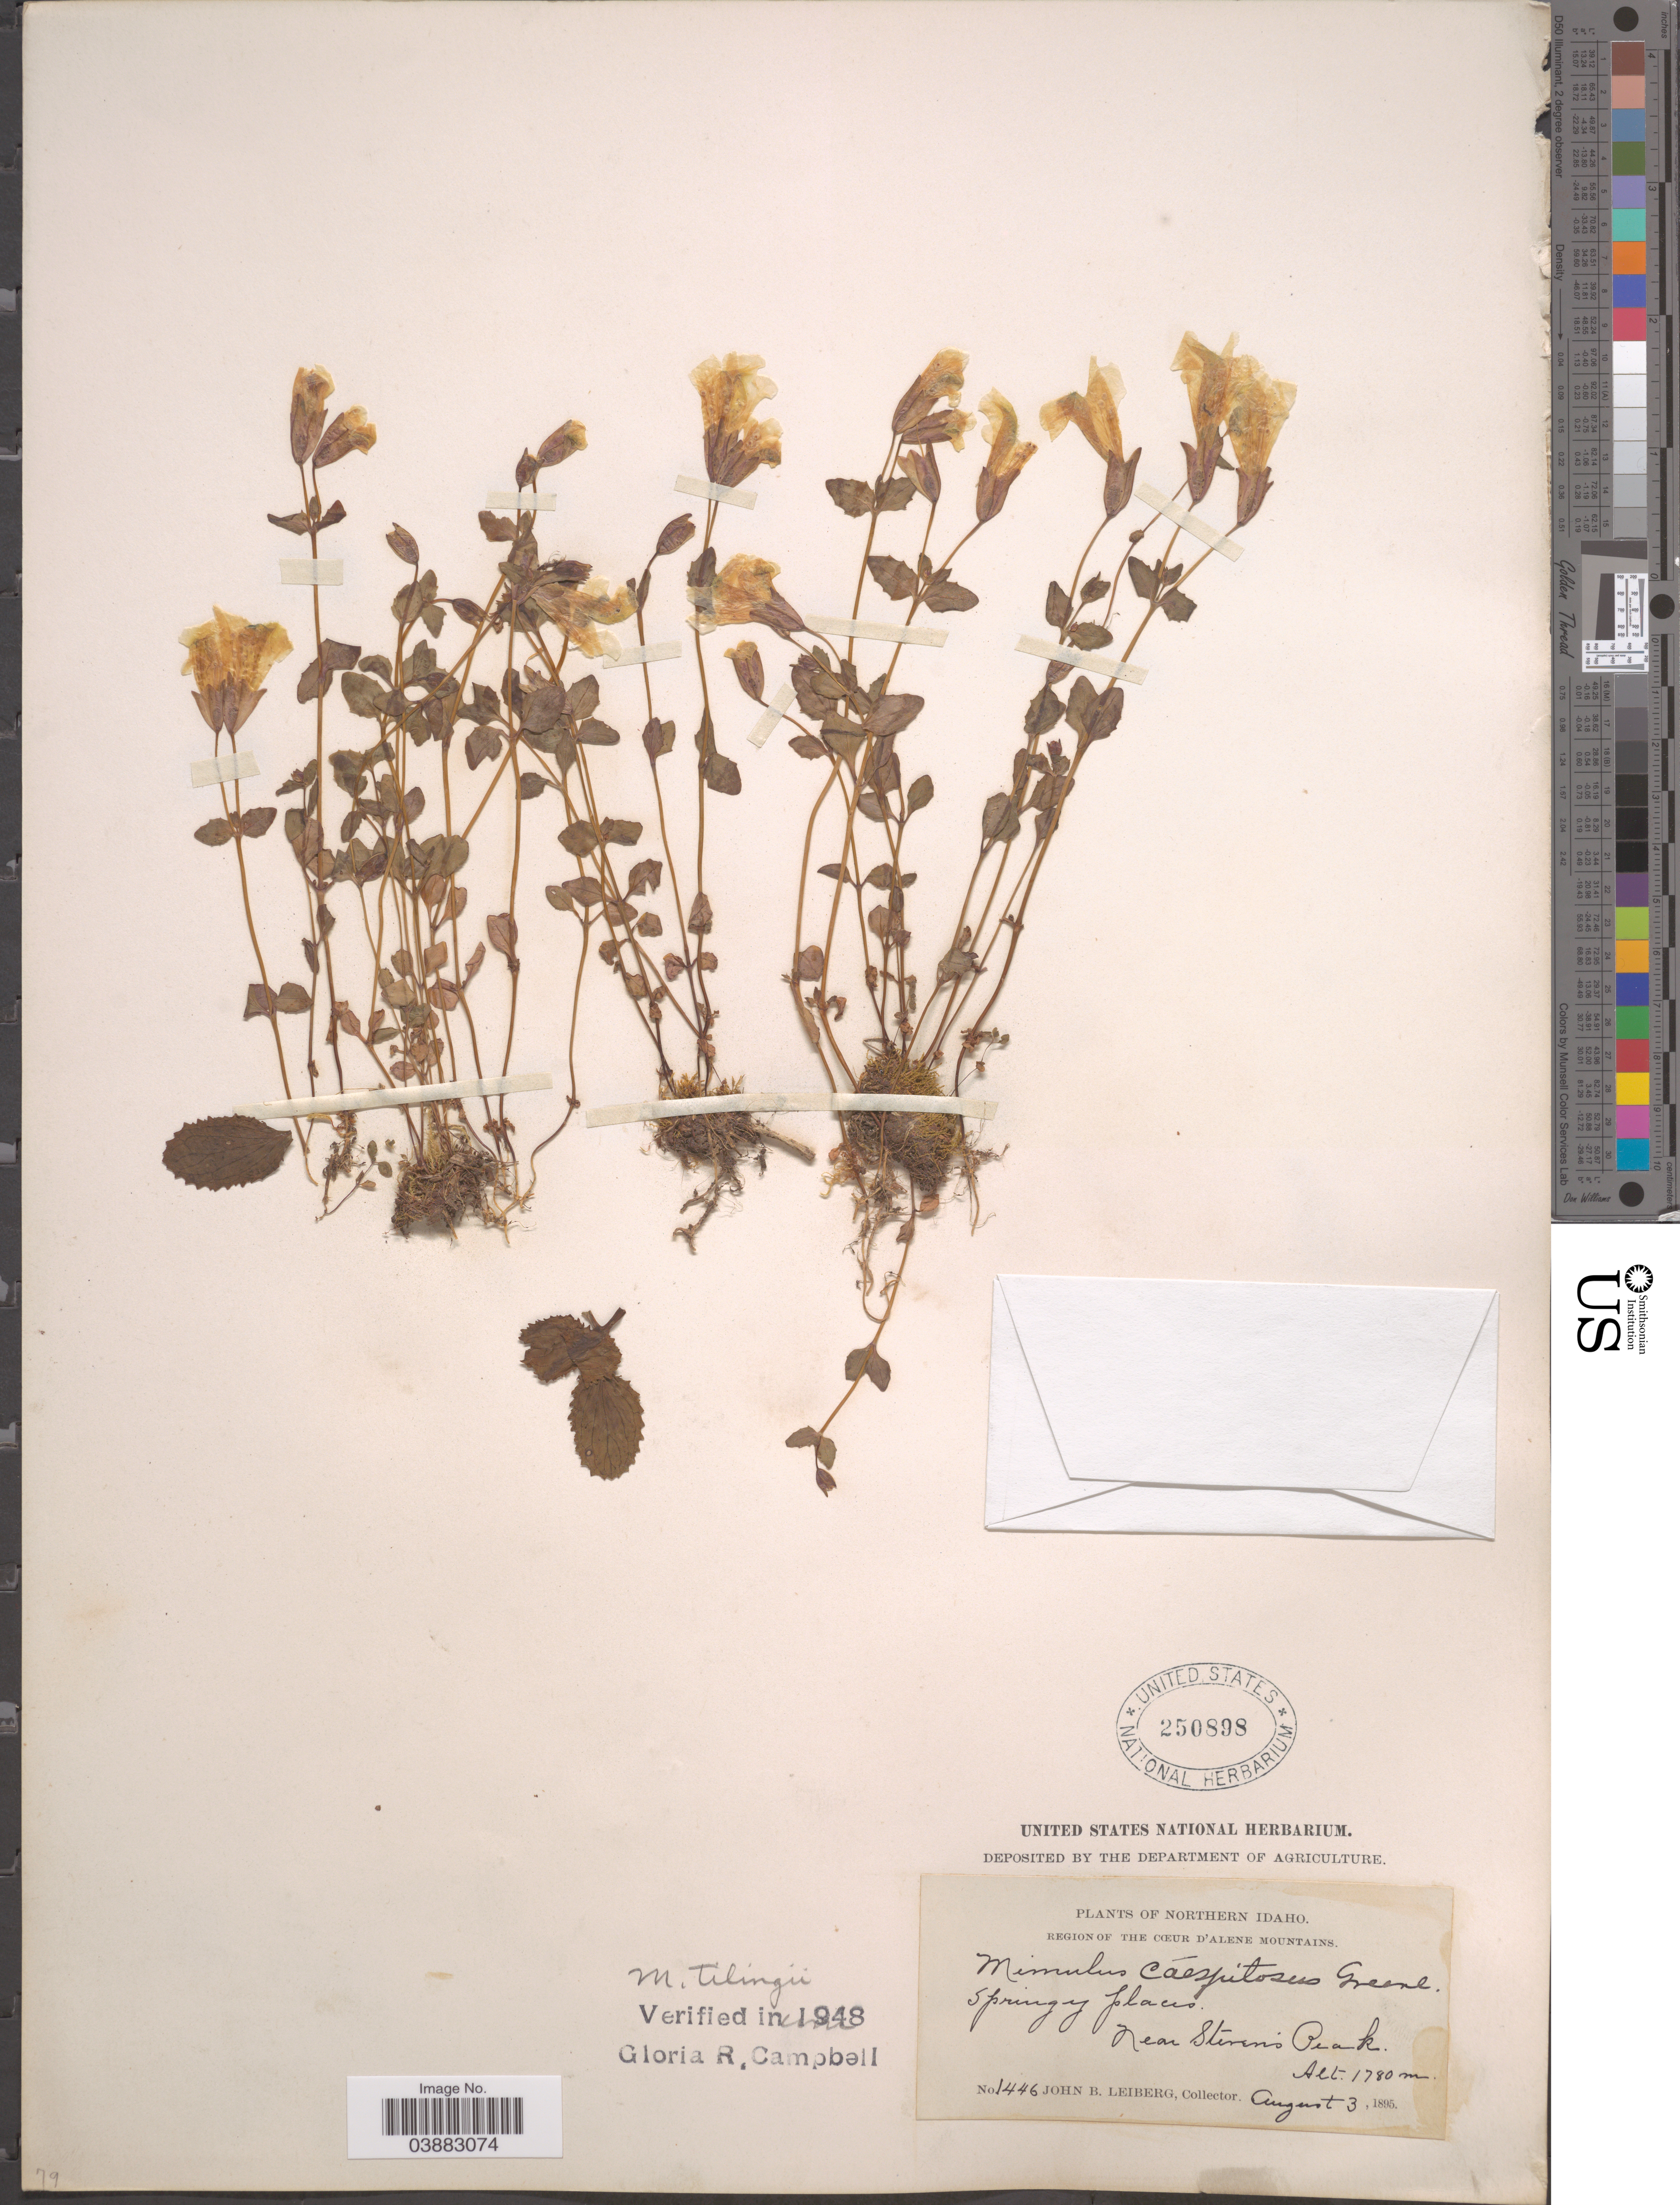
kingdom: Plantae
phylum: Tracheophyta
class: Magnoliopsida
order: Lamiales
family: Phrymaceae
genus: Mimulus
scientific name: Mimulus tilingii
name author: Regel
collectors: J. B. Leiberg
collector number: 1446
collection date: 1895-08-03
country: United States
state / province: Idaho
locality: Northern Idaho. Region of the Cœur D'Alene Mountains. Springy places near Steven's Peak.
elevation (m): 1780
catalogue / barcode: US 250898